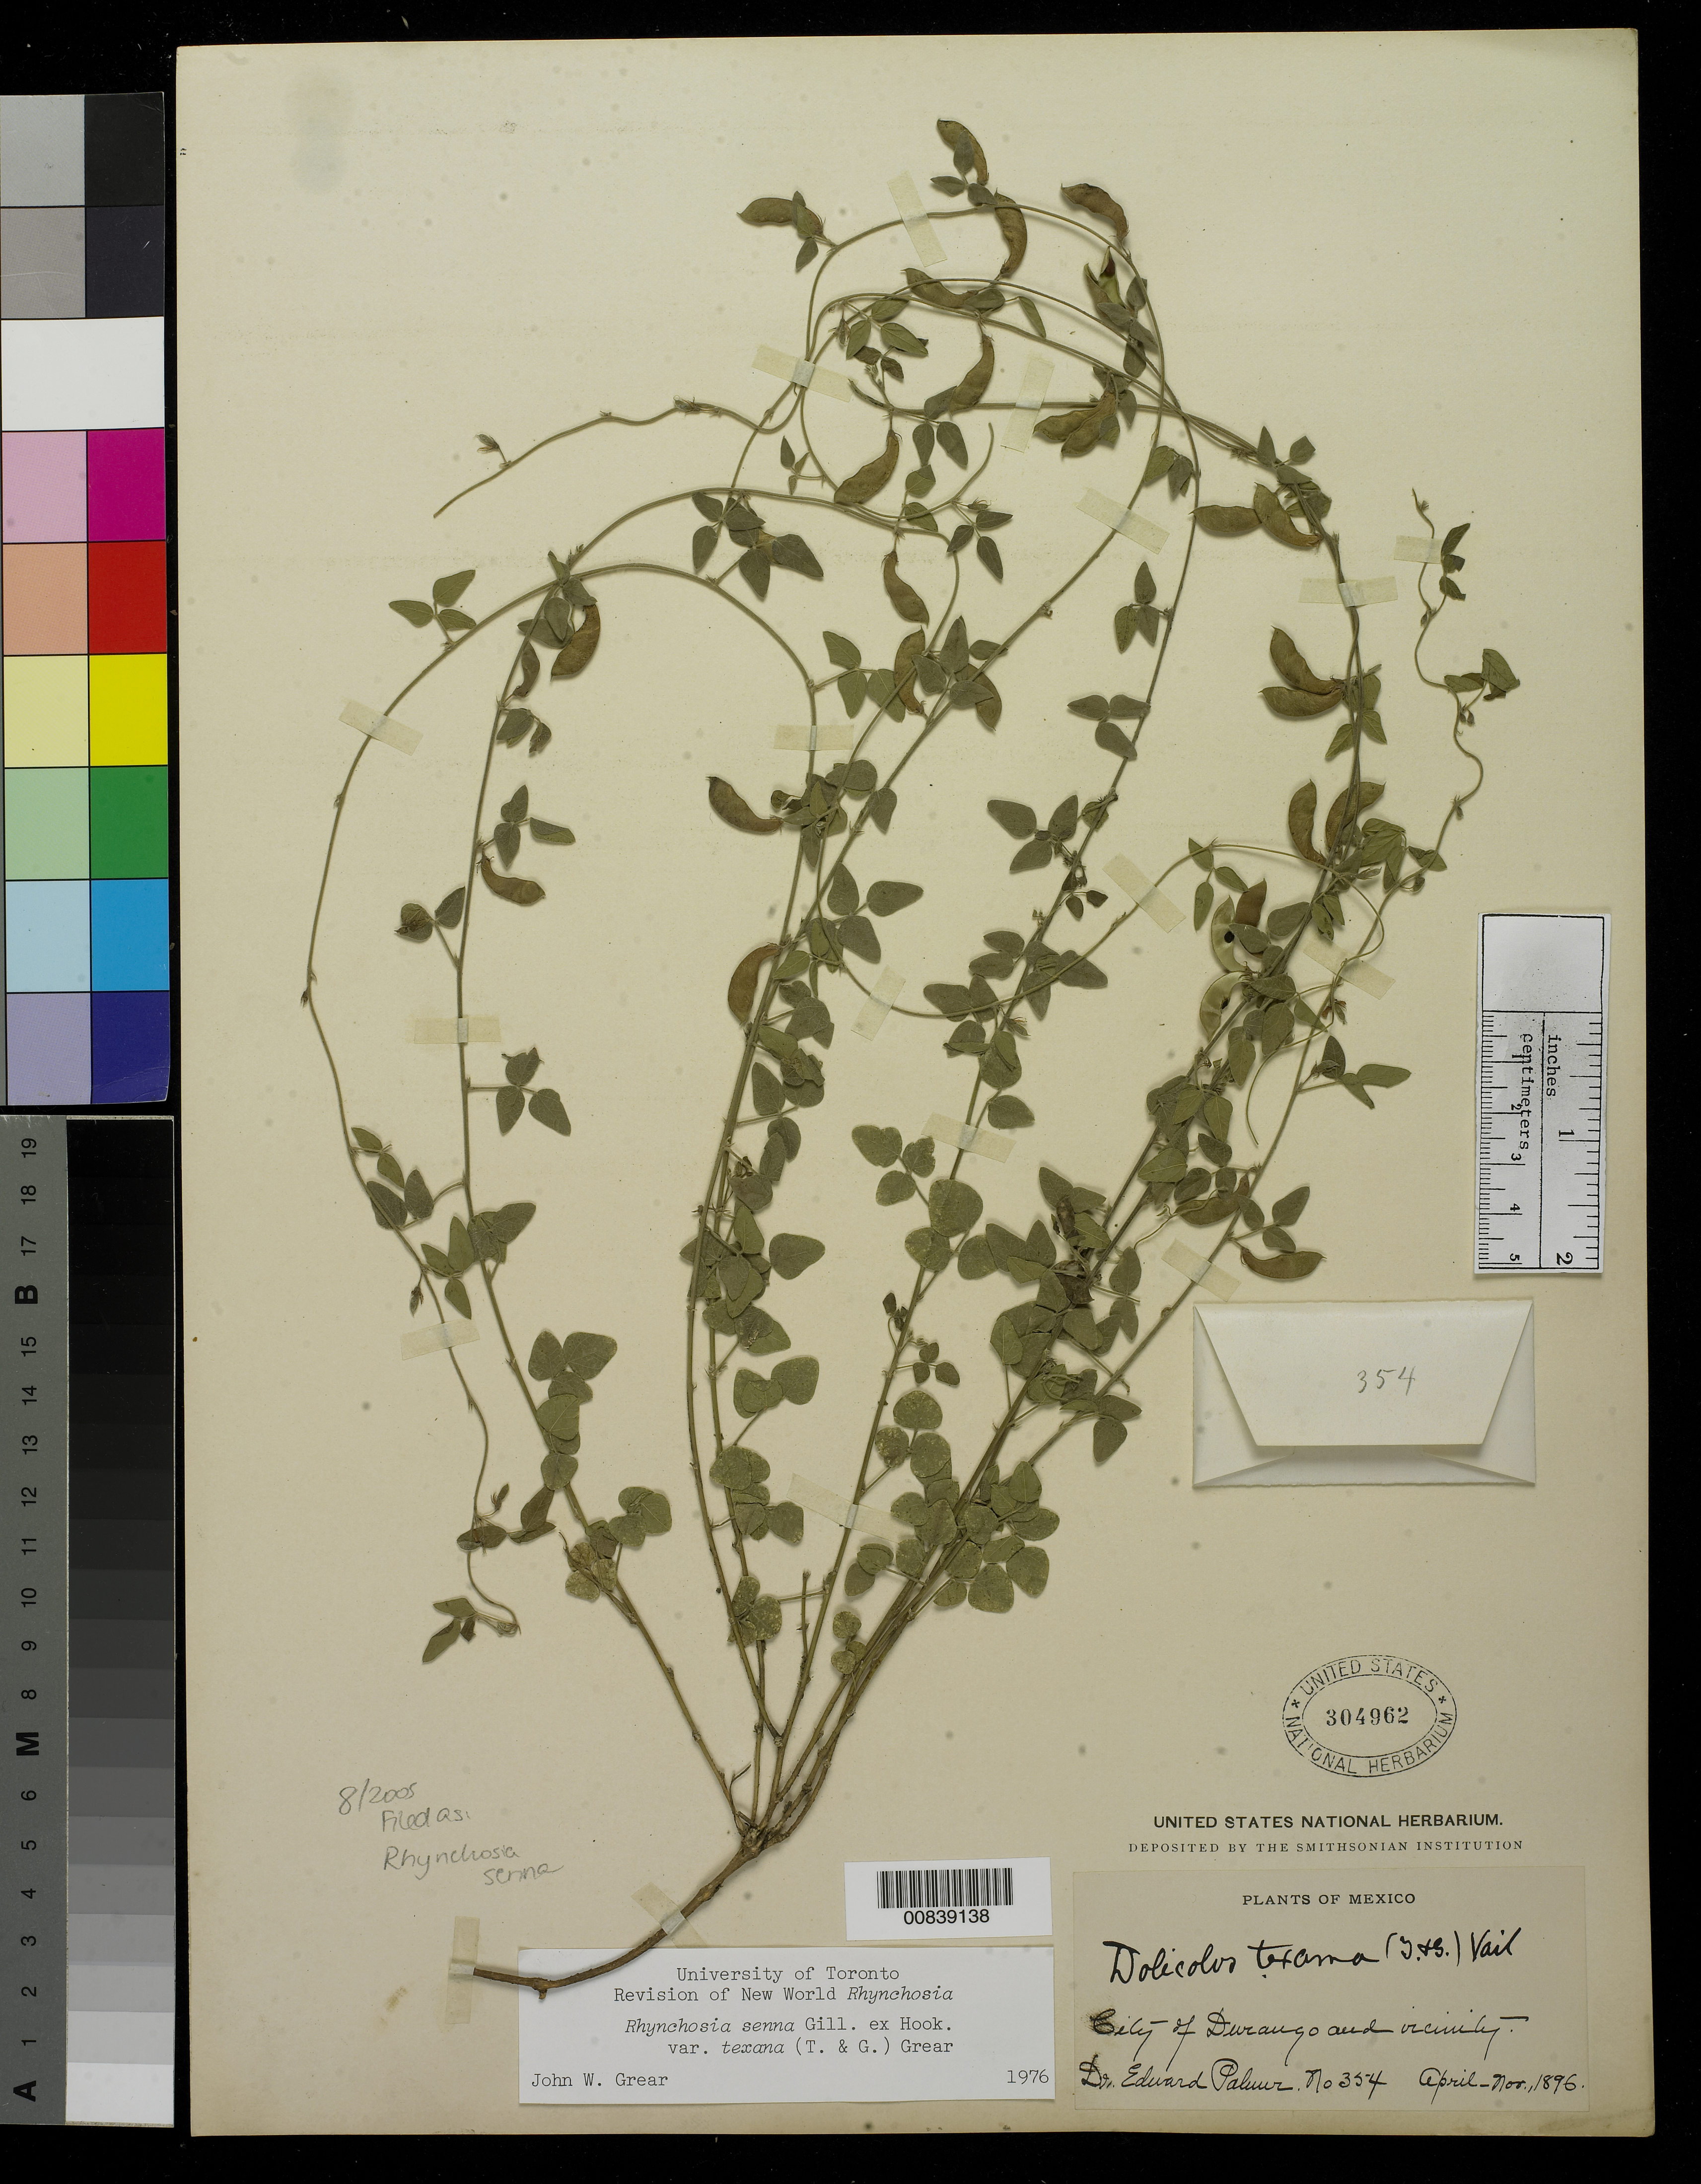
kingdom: Plantae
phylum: Tracheophyta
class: Magnoliopsida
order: Fabales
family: Fabaceae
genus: Rhynchosia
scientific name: Rhynchosia senna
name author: Gillies ex Hook.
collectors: E. Palmer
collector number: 354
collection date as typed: Apr 1896 to -- Nov 1896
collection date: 1896-04/1896-11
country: Mexico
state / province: Durango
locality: City of Durango and vicinity.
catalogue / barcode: US 304962